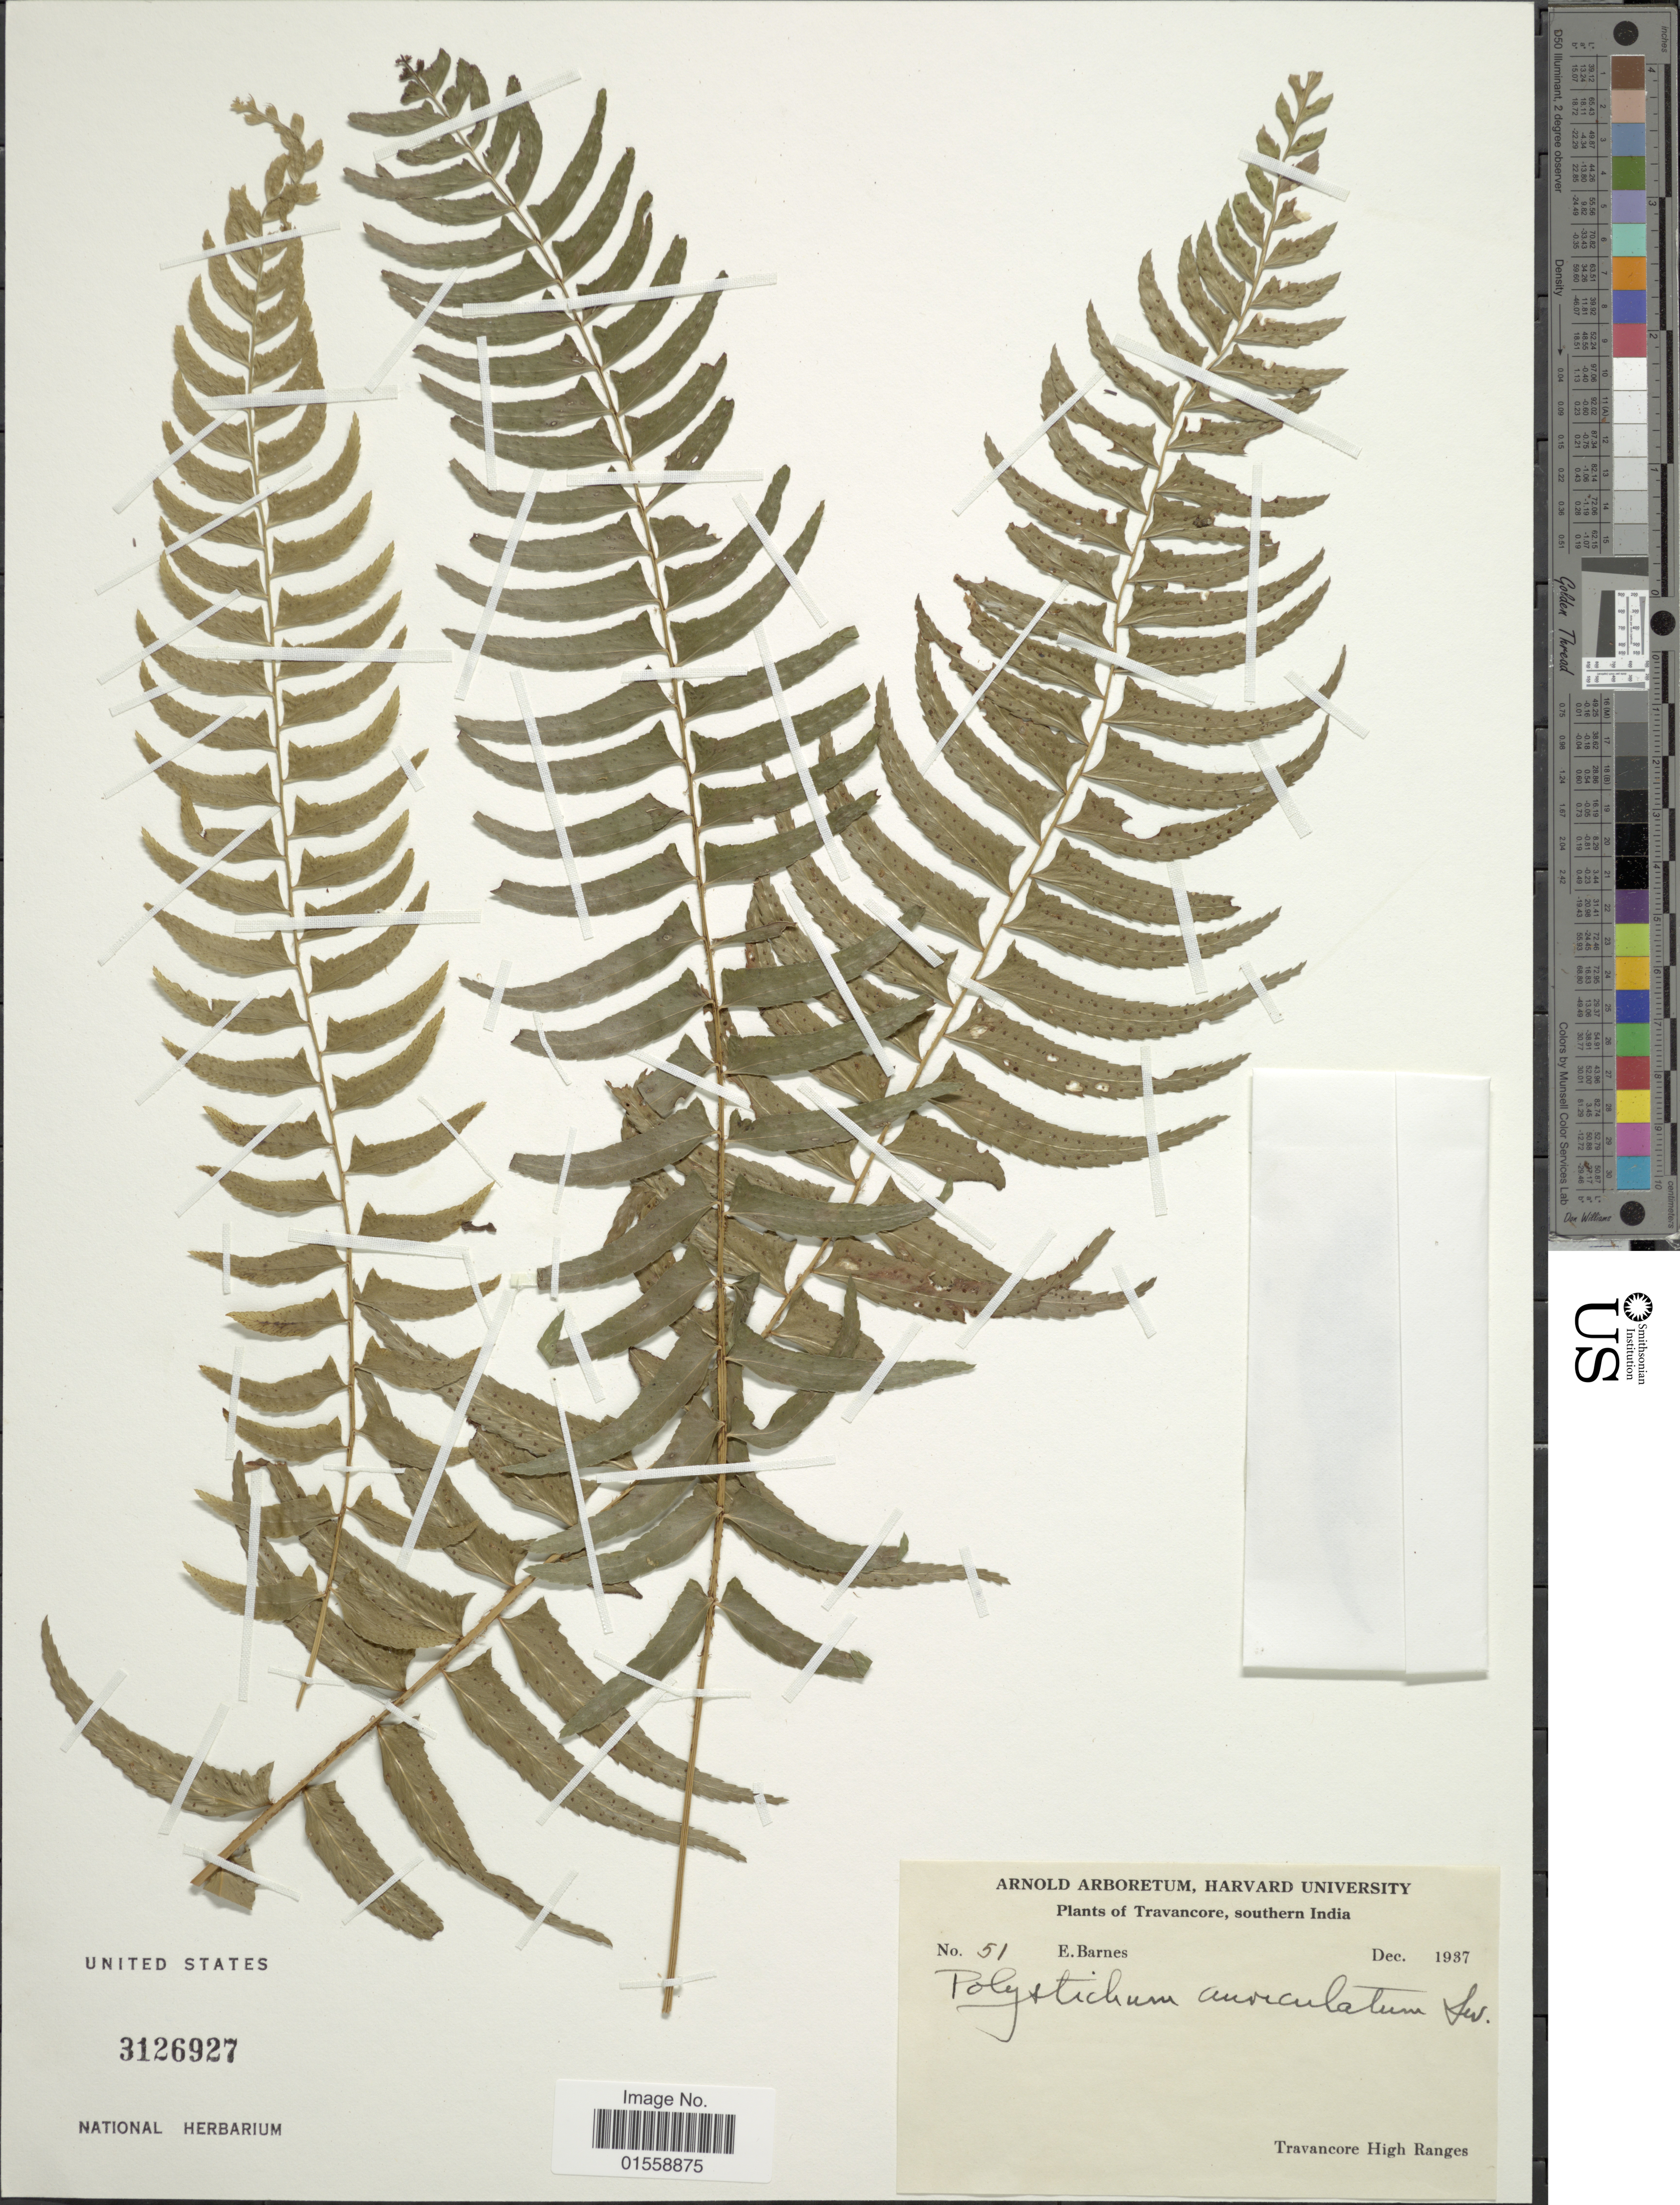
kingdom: Plantae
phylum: Tracheophyta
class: Polypodiopsida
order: Polypodiales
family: Dryopteridaceae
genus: Polystichum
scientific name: Polystichum auriculatum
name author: (L.) C. Presl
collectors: E. Barnes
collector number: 51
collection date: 1937-12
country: India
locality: Travancore, Southern India, Travancore High Ranges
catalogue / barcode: US 3126927